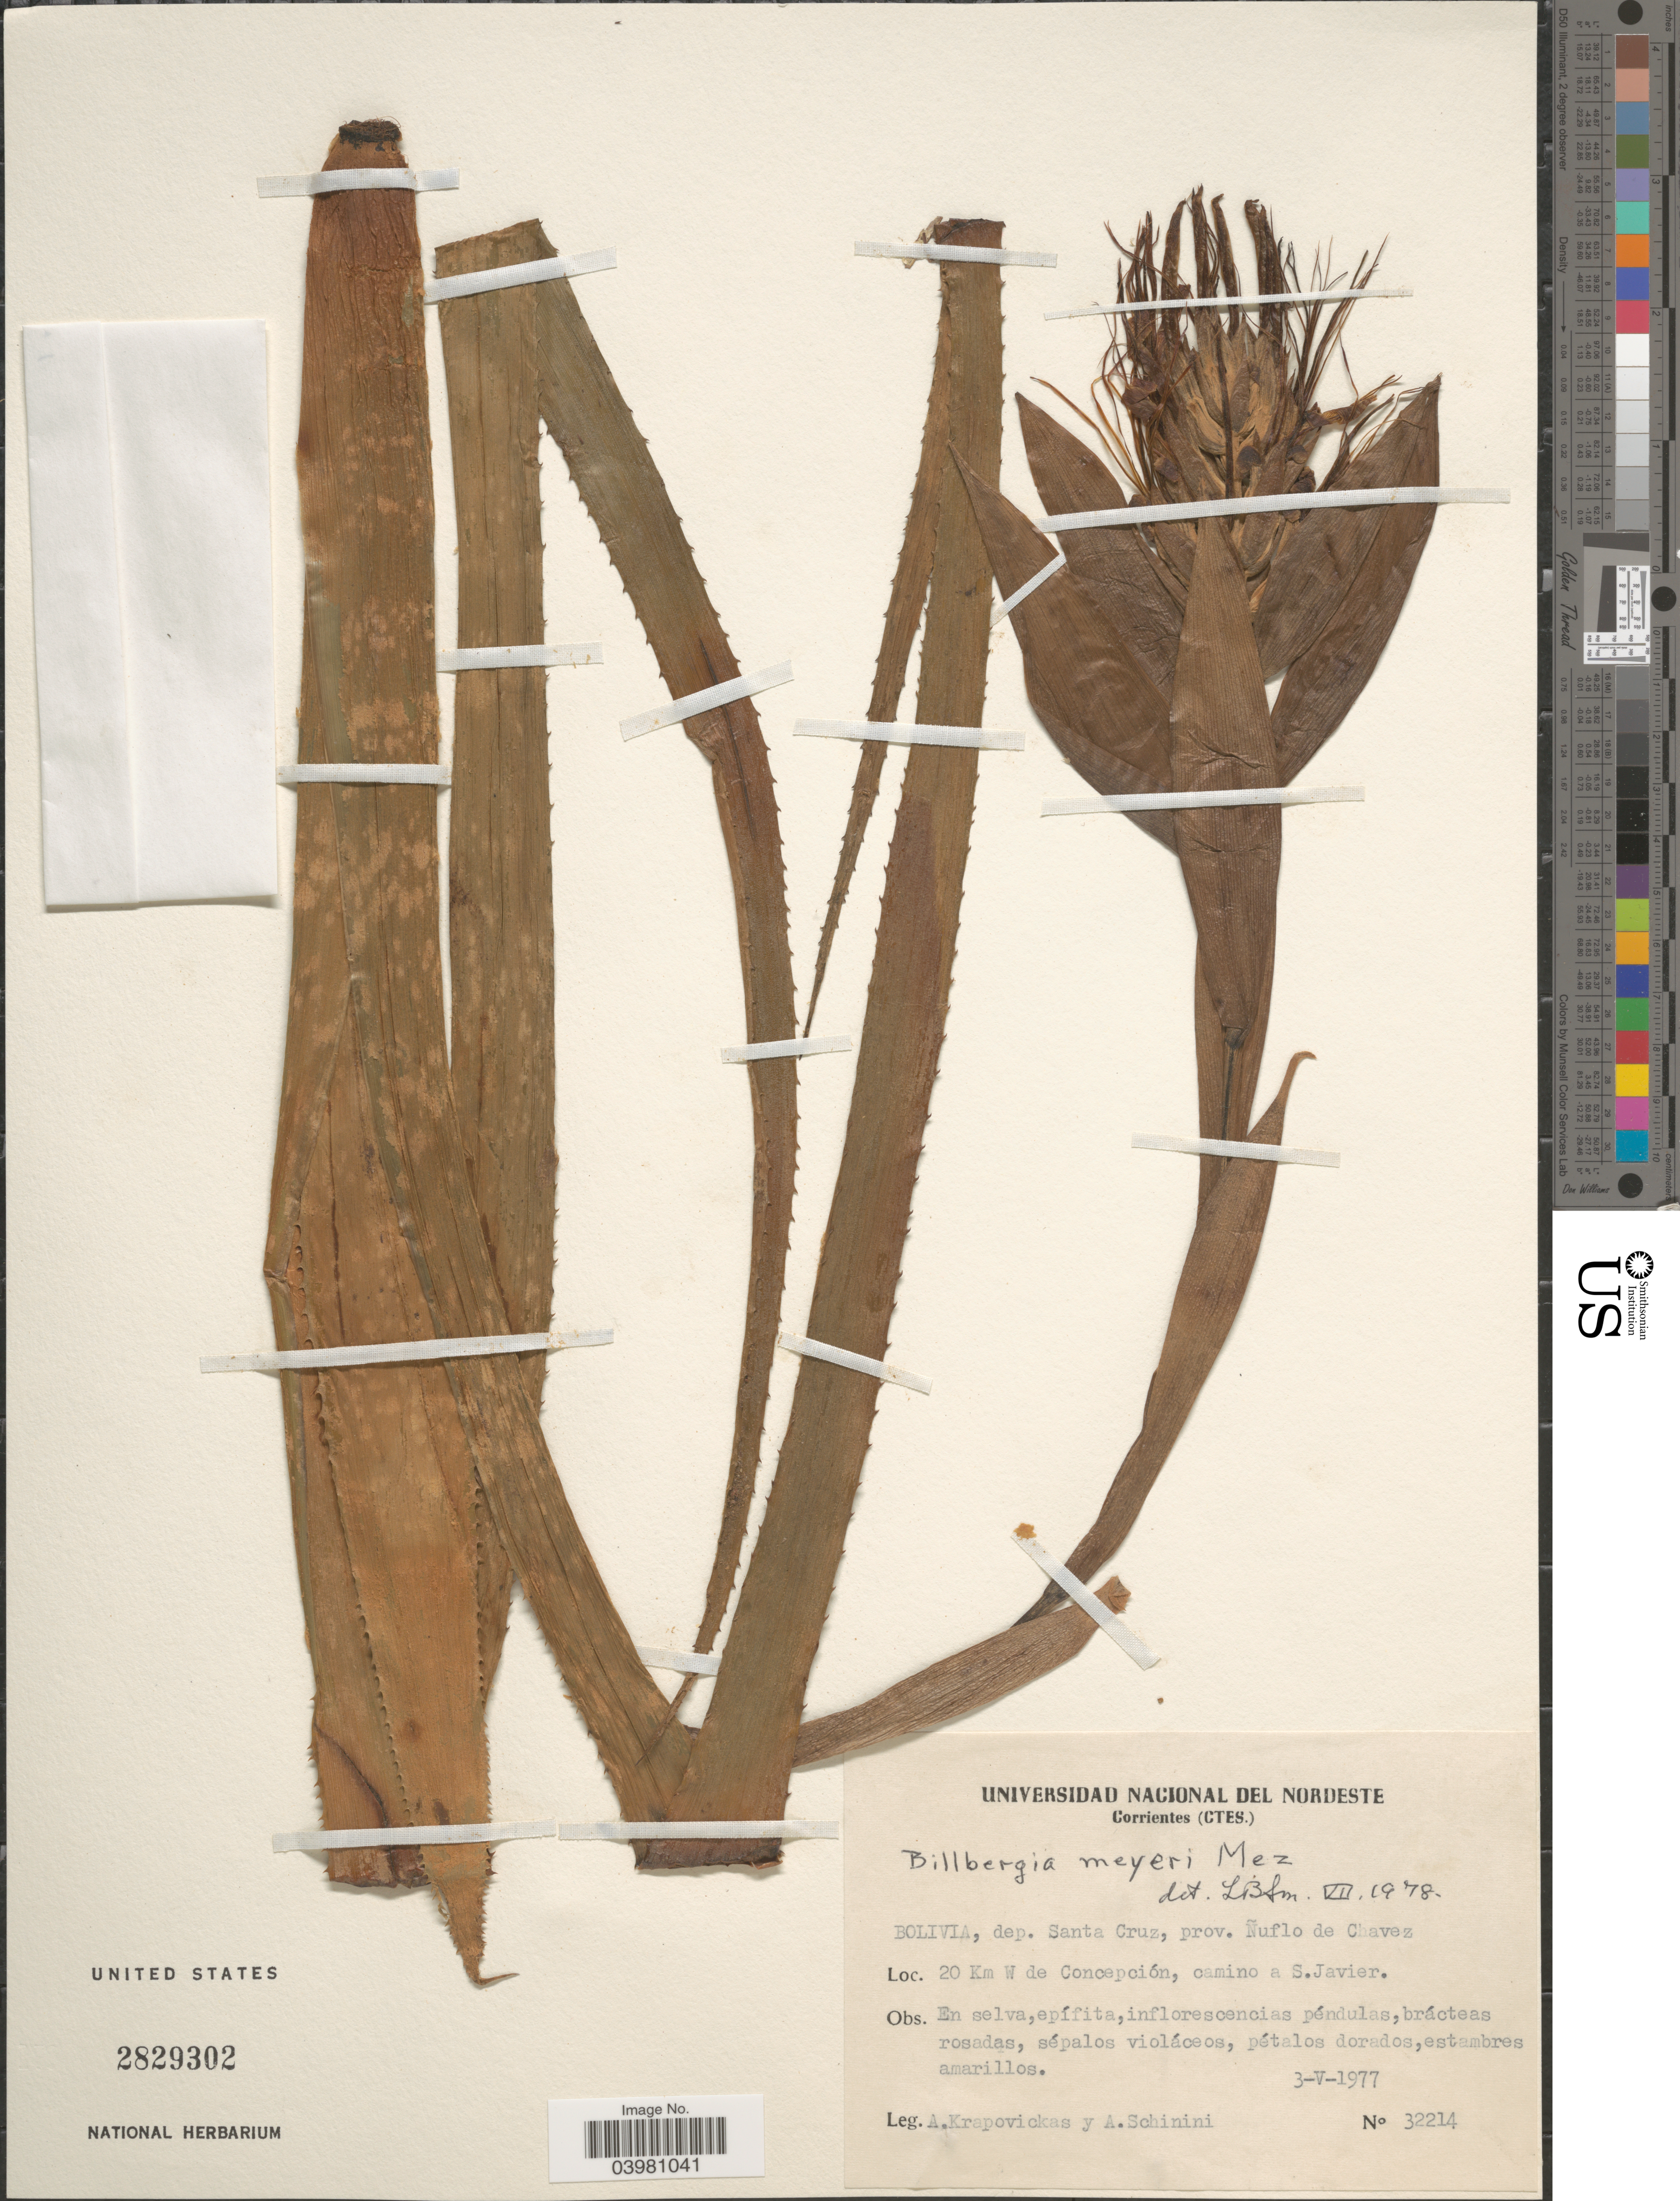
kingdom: Plantae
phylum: Tracheophyta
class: Liliopsida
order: Poales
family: Bromeliaceae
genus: Billbergia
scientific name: Billbergia meyeri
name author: Mez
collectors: A. Krapovickas & A. Schinini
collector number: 32214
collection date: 1977-05-03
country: Bolivia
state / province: Santa Cruz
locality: Dep. Santa Cruz, prov. Ñuflo de Chavez. 20 Km W de Concepción, camino a S.Javier.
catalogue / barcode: US 2829302